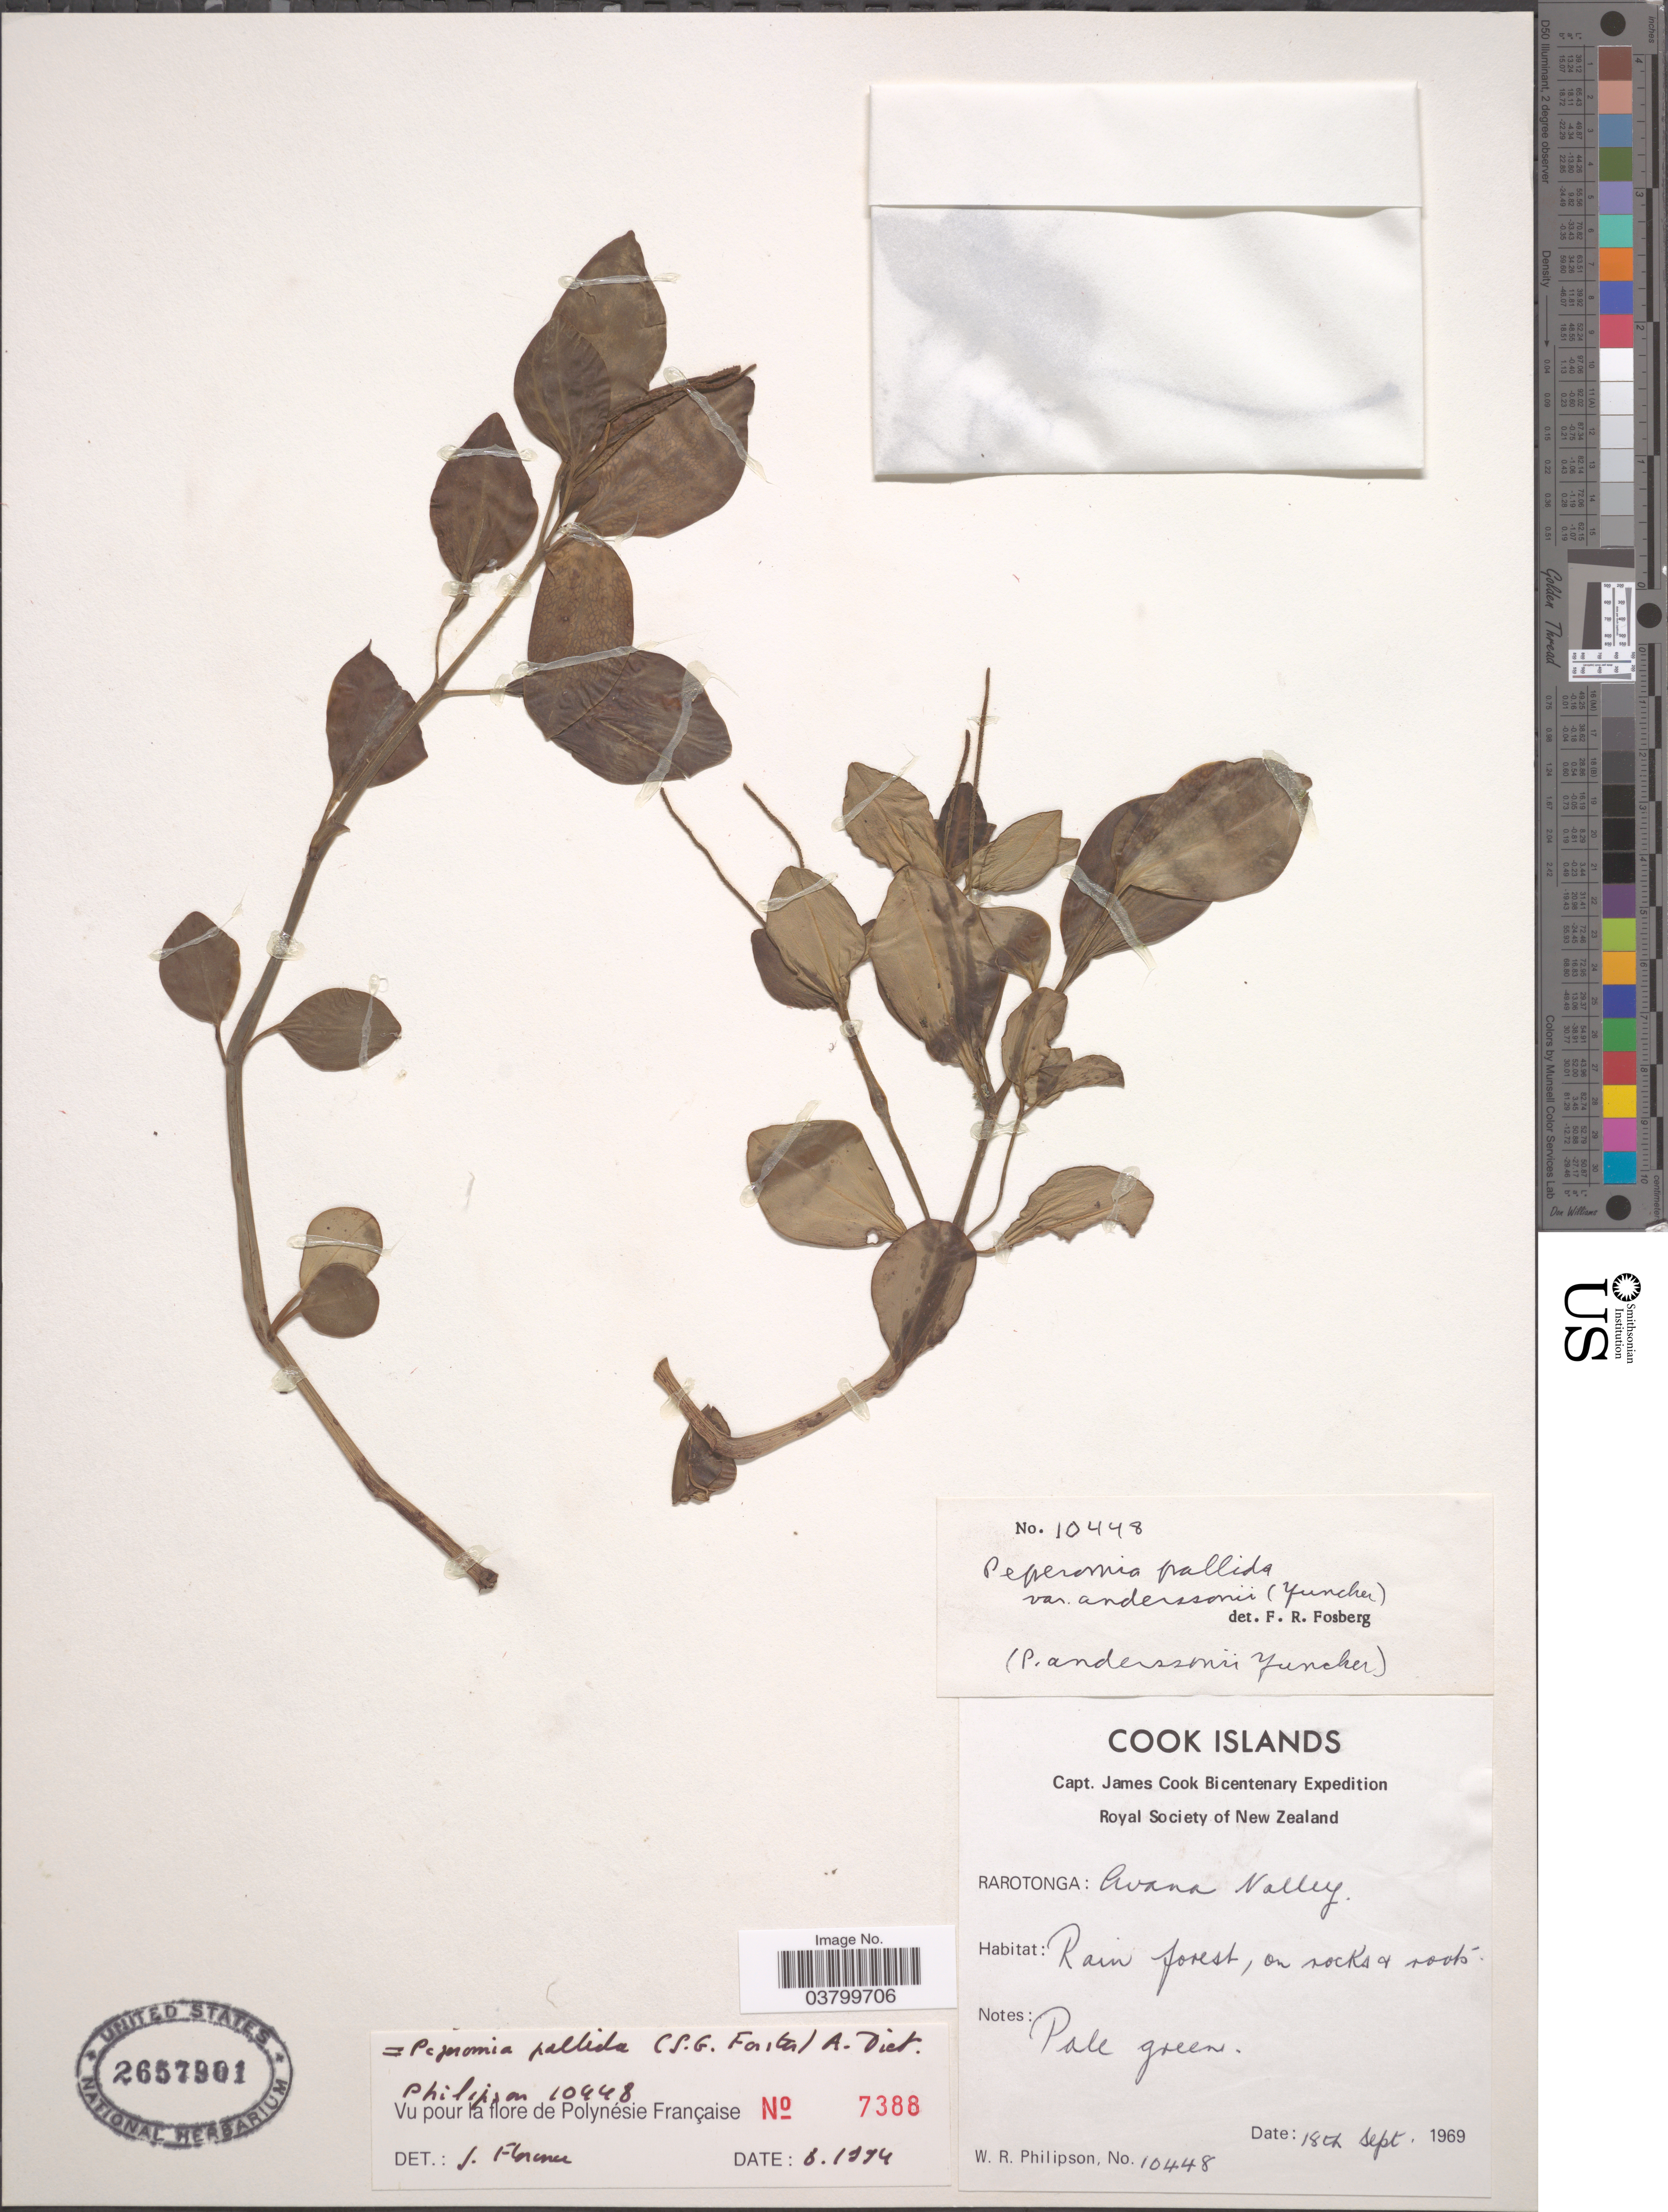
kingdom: Plantae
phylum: Tracheophyta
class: Magnoliopsida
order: Piperales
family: Piperaceae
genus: Peperomia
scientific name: Peperomia pallida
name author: (G. Forst.) Dietr.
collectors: W. R. Philipson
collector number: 10448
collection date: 1969-09-18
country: Cook Islands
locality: Rarotonga: Avana Valley.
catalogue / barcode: US 2657901